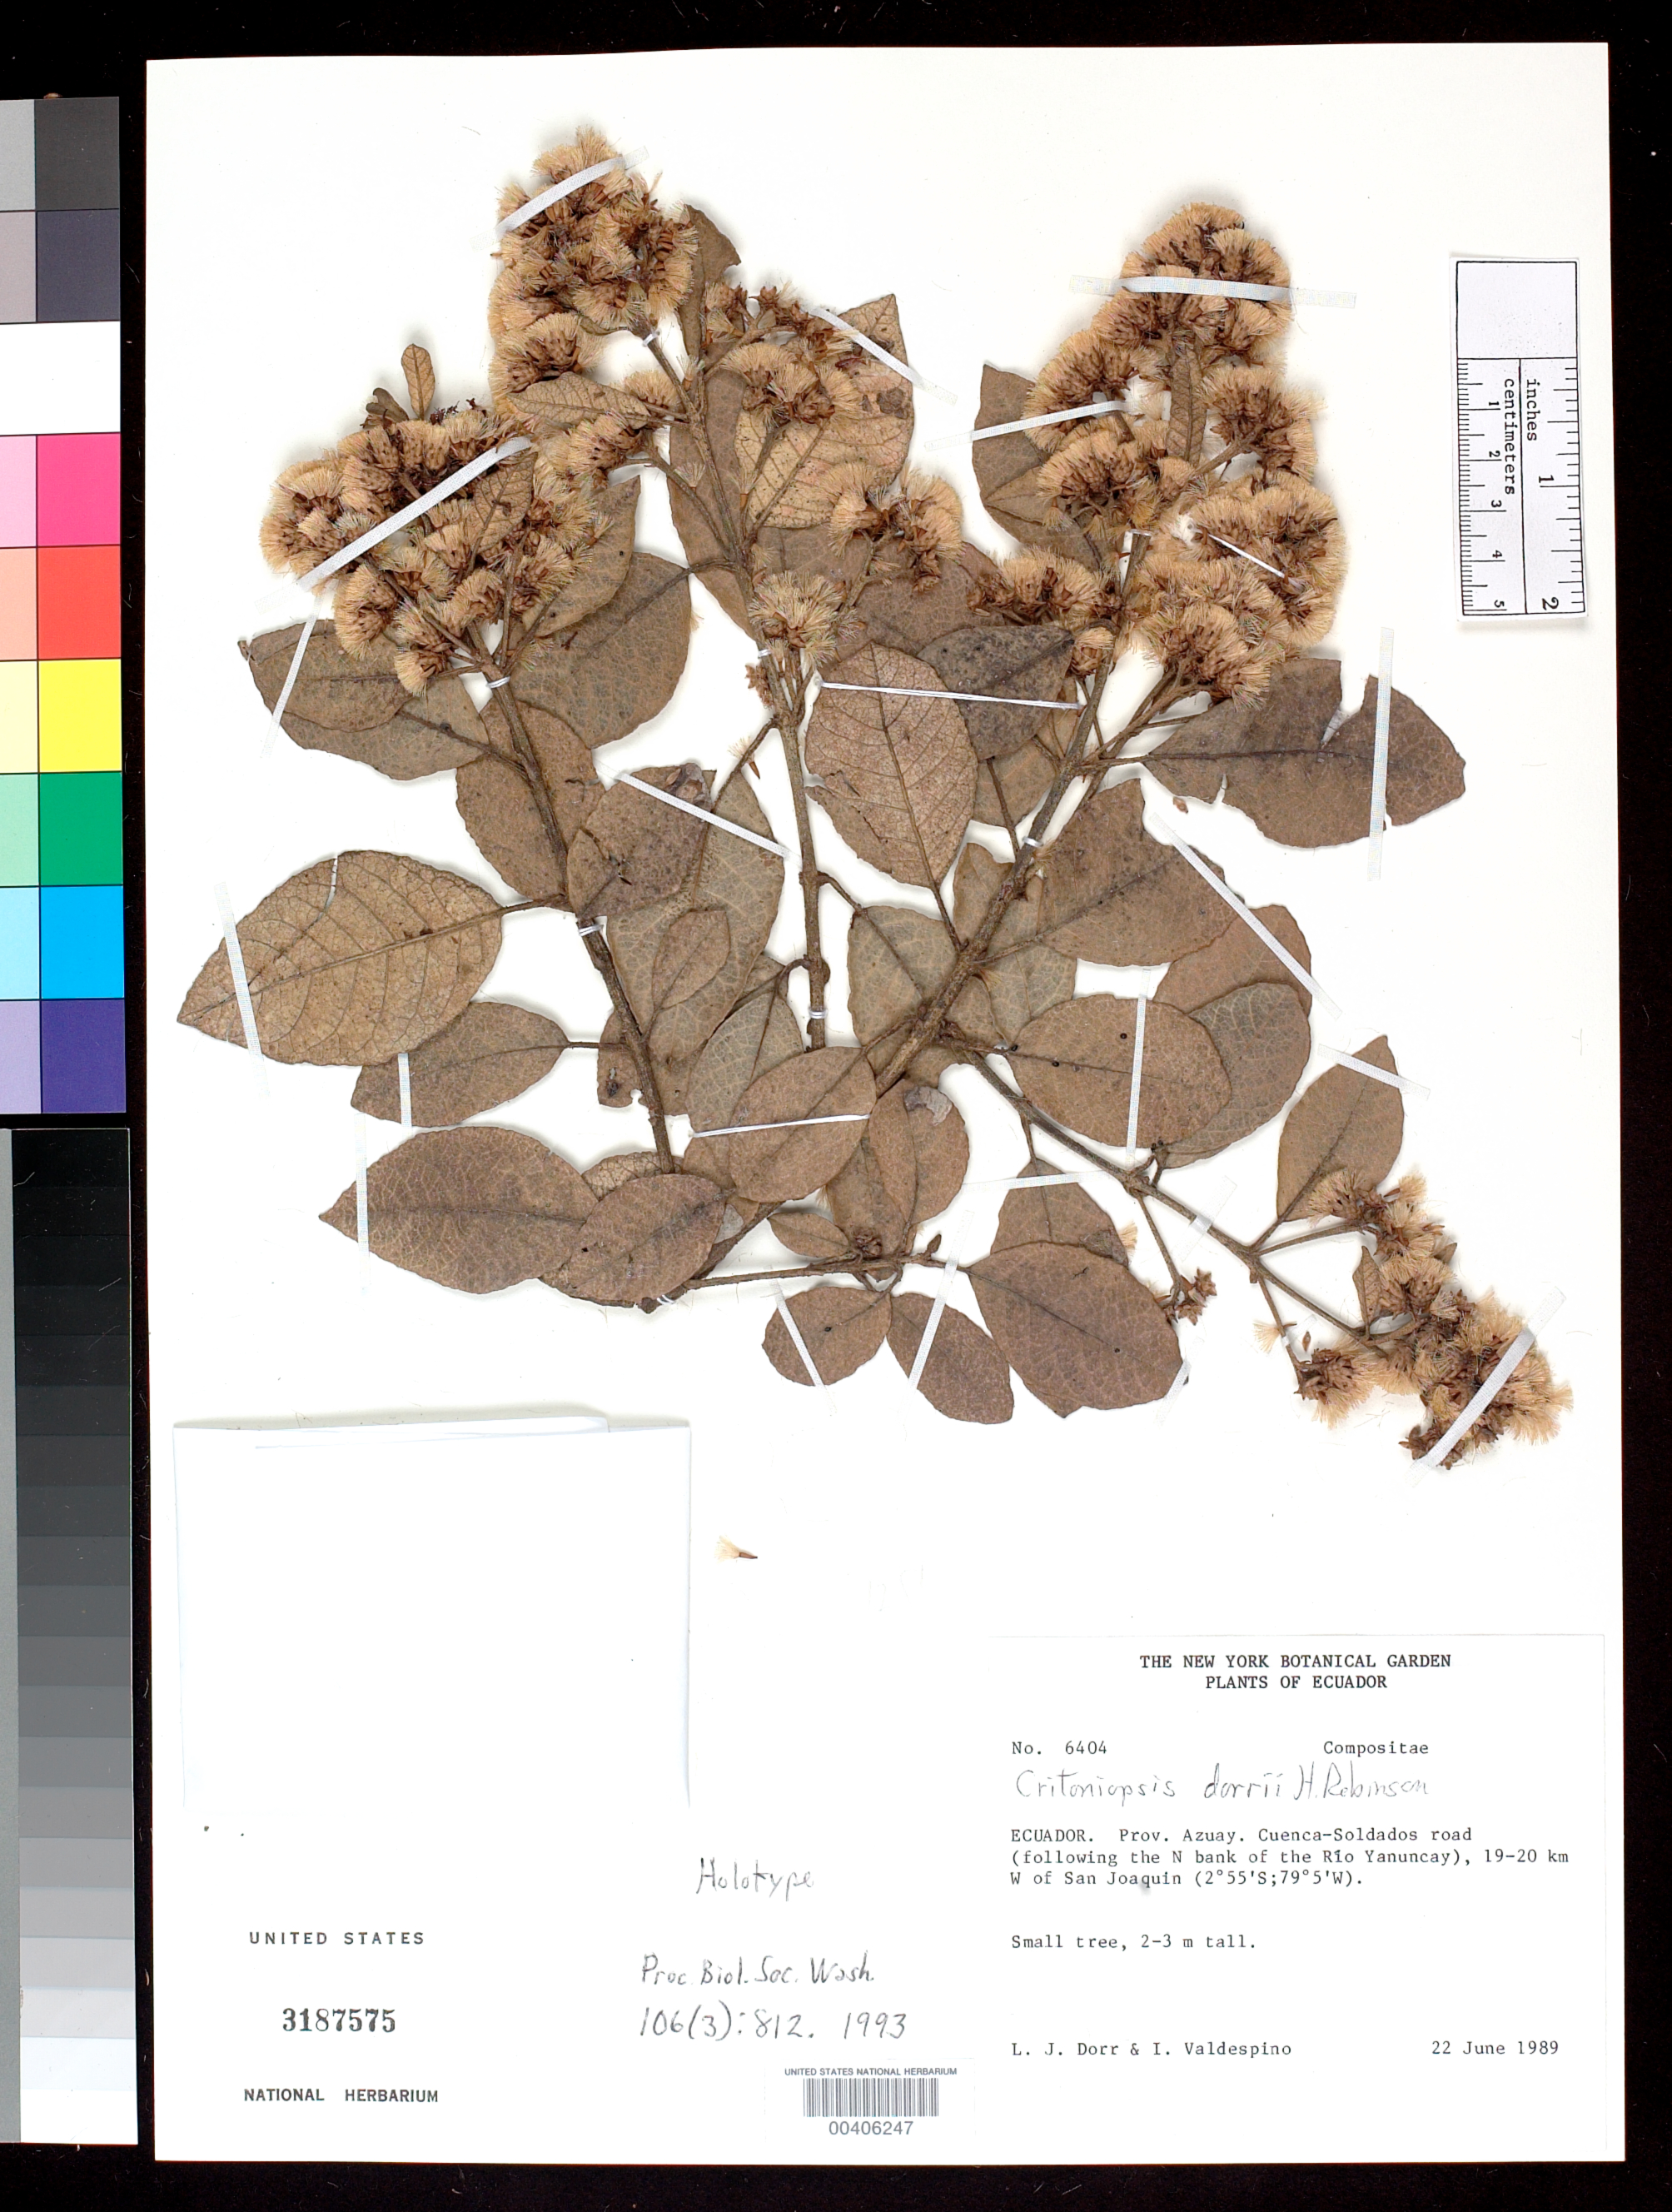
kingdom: Plantae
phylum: Tracheophyta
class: Magnoliopsida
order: Asterales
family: Asteraceae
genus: Critoniopsis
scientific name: Critoniopsis dorrii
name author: H. Rob.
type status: Holotype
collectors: L. J. Dorr & I. A. Valdespino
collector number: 6404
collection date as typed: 22 Jun 1989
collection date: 1989-06-22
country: Ecuador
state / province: Azuay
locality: Cuenca-Soldados Road, following N bank of Rio Yanuncay, 19-20 km W of San Joaquin.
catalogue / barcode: US 3187575